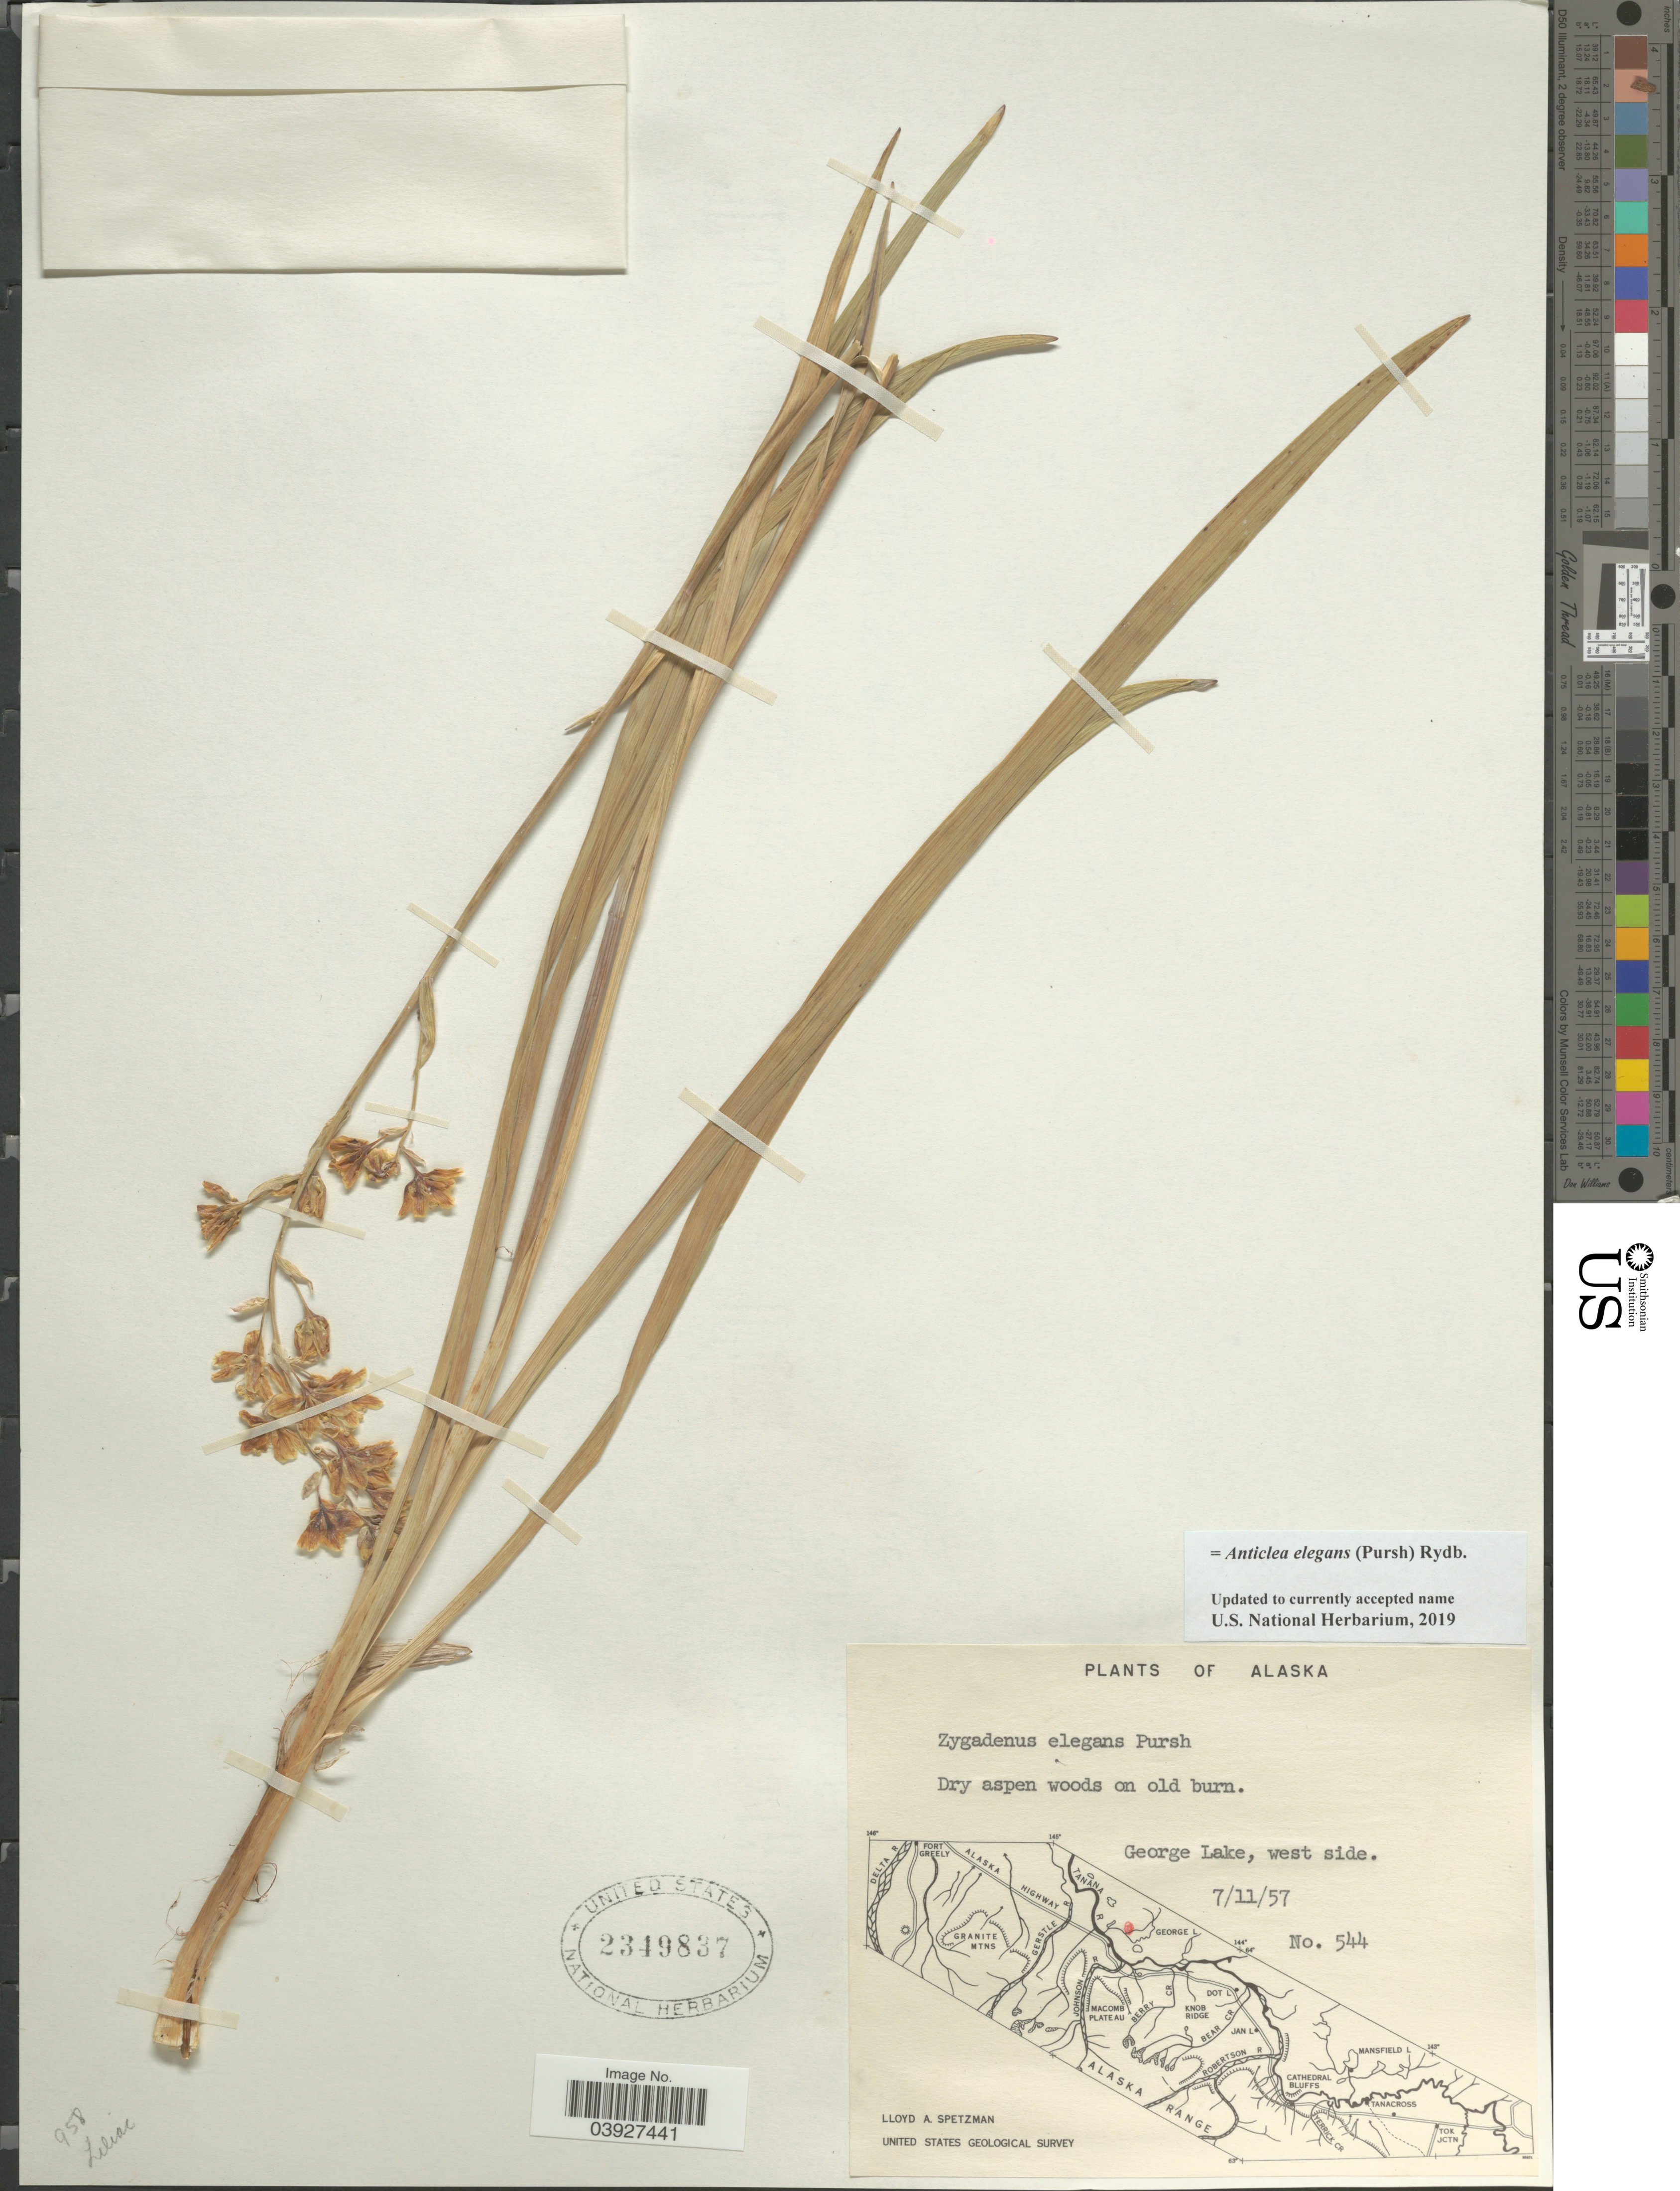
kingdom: Plantae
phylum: Tracheophyta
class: Liliopsida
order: Liliales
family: Melanthiaceae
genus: Anticlea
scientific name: Anticlea elegans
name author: (Pursh) Rydb.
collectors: L. Spetzman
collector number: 544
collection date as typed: Transcribed d/m/y: 11/7/57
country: United States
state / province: Alaska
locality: George Lake, west side.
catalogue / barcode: US 2349837